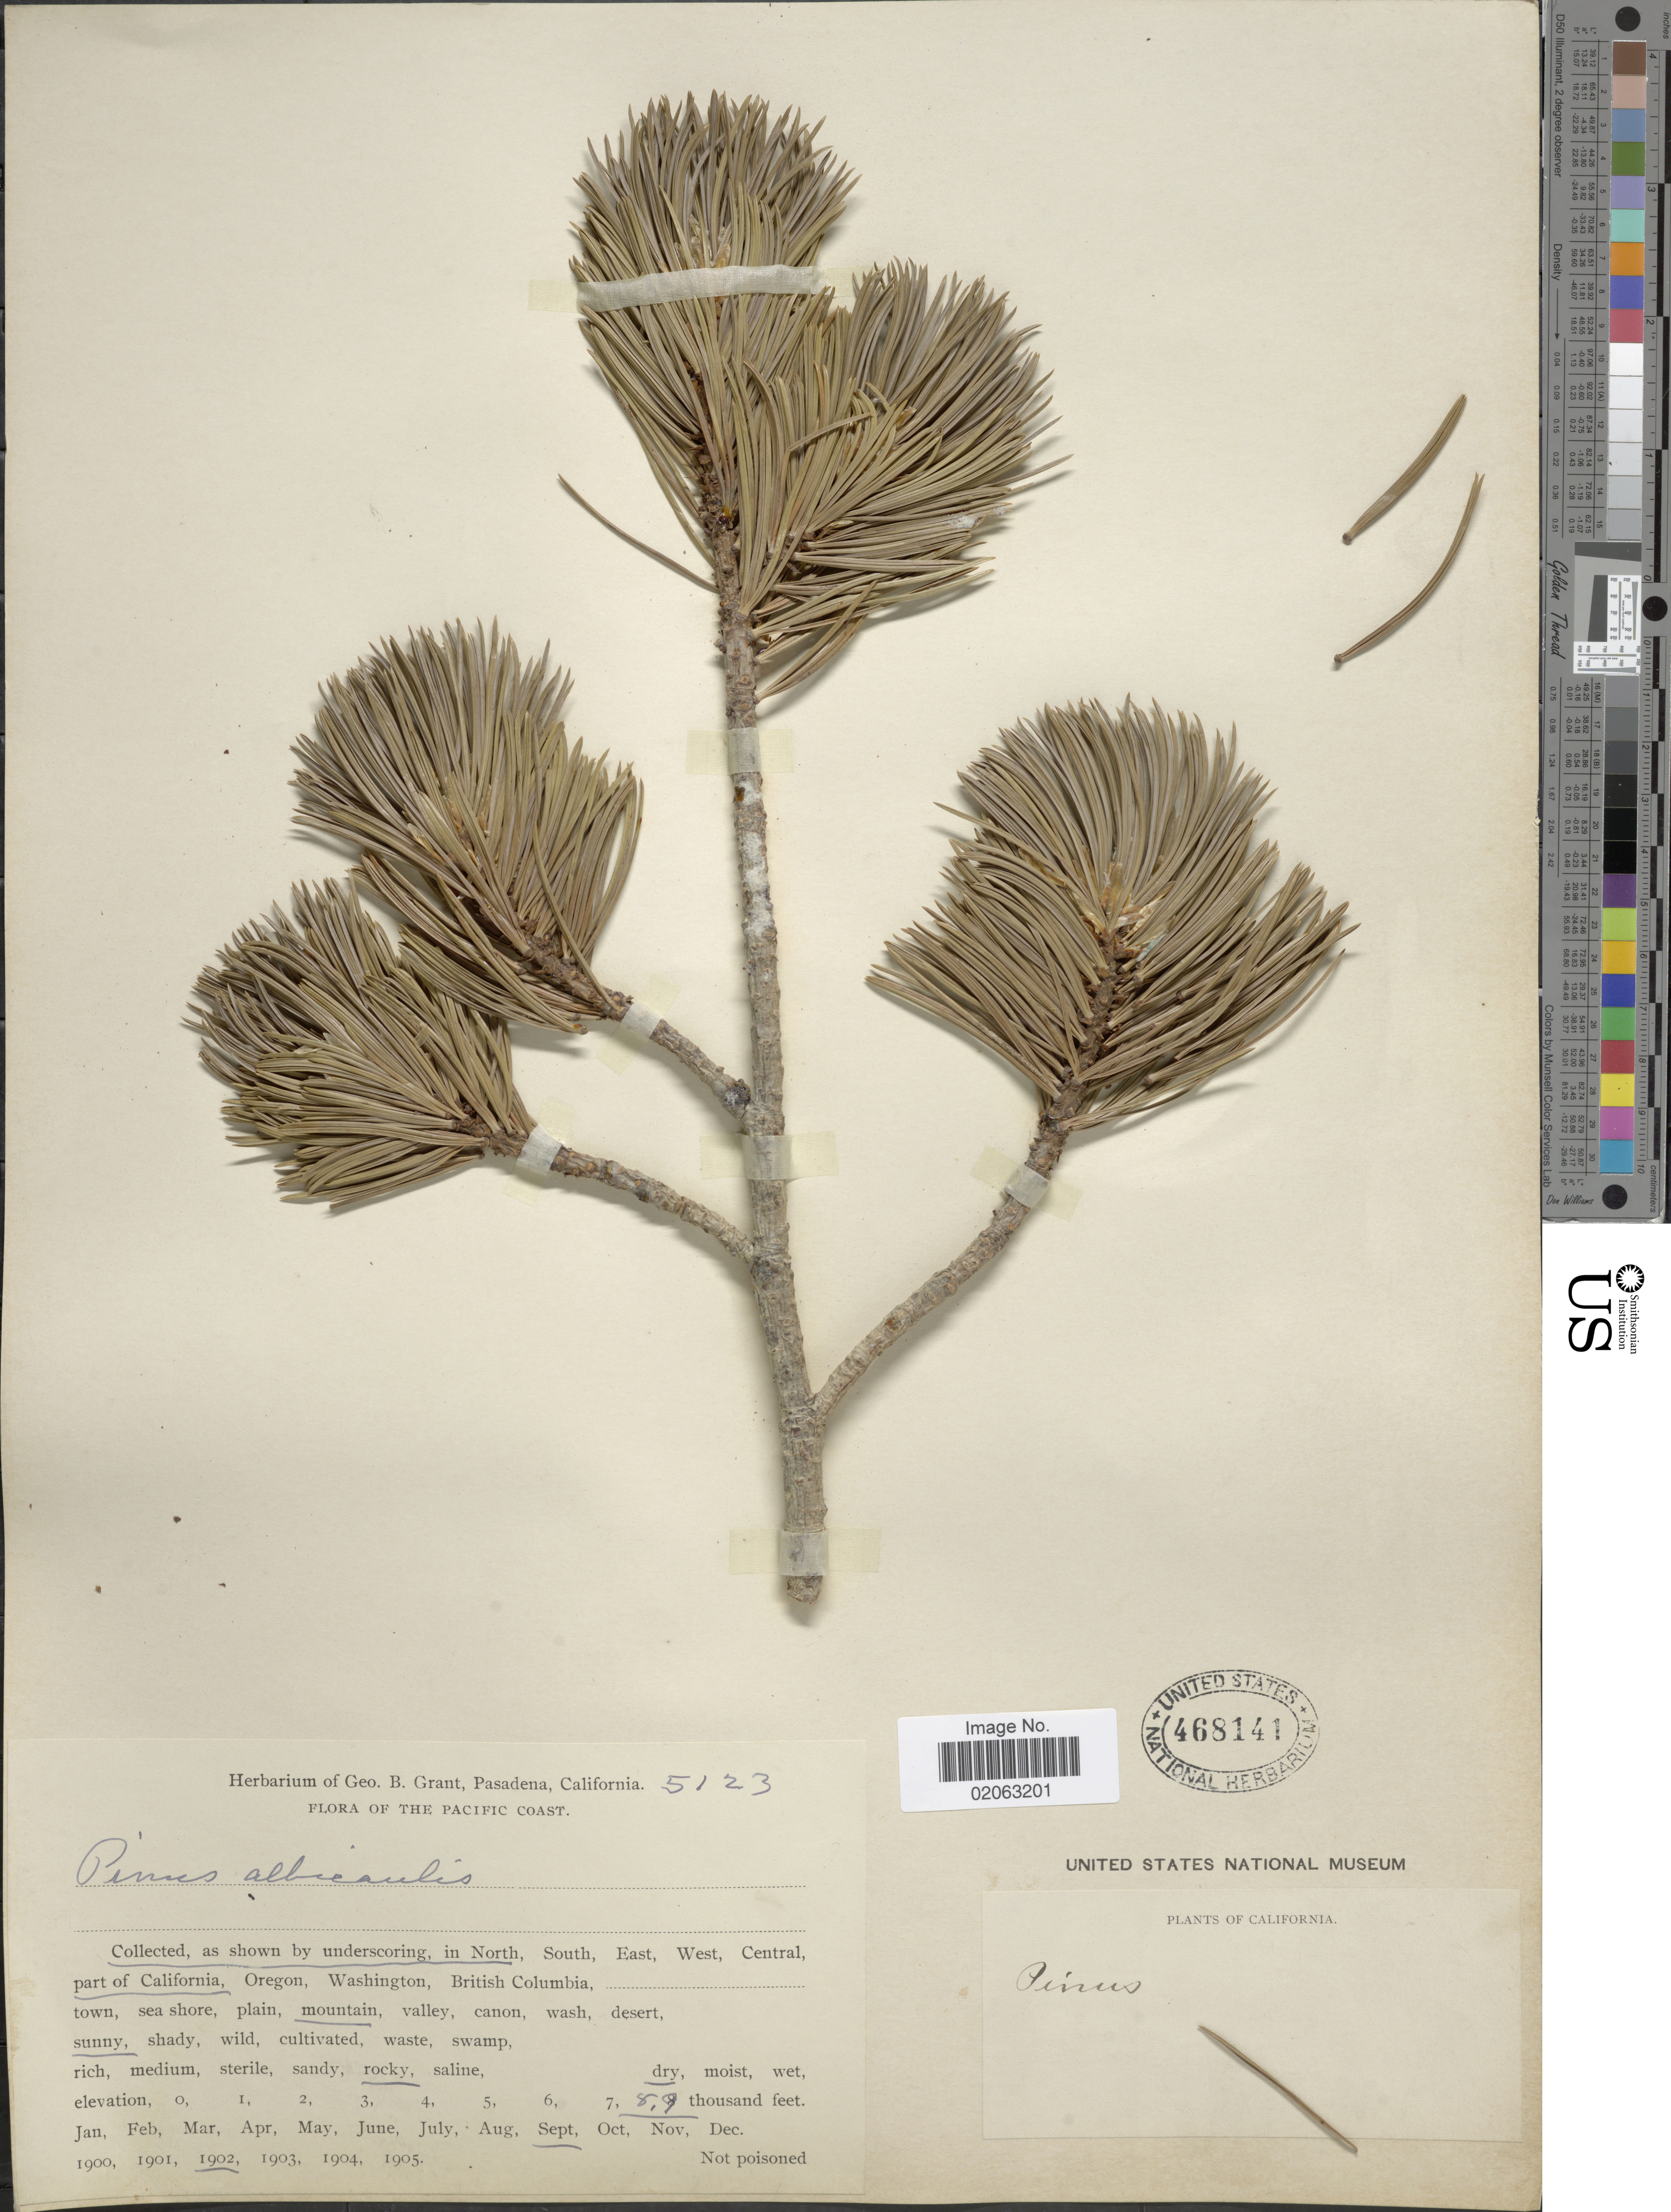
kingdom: Plantae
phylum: Tracheophyta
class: Pinopsida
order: Pinales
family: Pinaceae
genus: Pinus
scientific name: Pinus albicaulis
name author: Engelm.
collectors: ex herb. Geo. B. Grant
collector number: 5123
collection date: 1902-09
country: United States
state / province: California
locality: The Pacific Coast, as shown by nderscoring, In North, part of California, mountain, sunny, rocky, dry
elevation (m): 2438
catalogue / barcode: US 468141